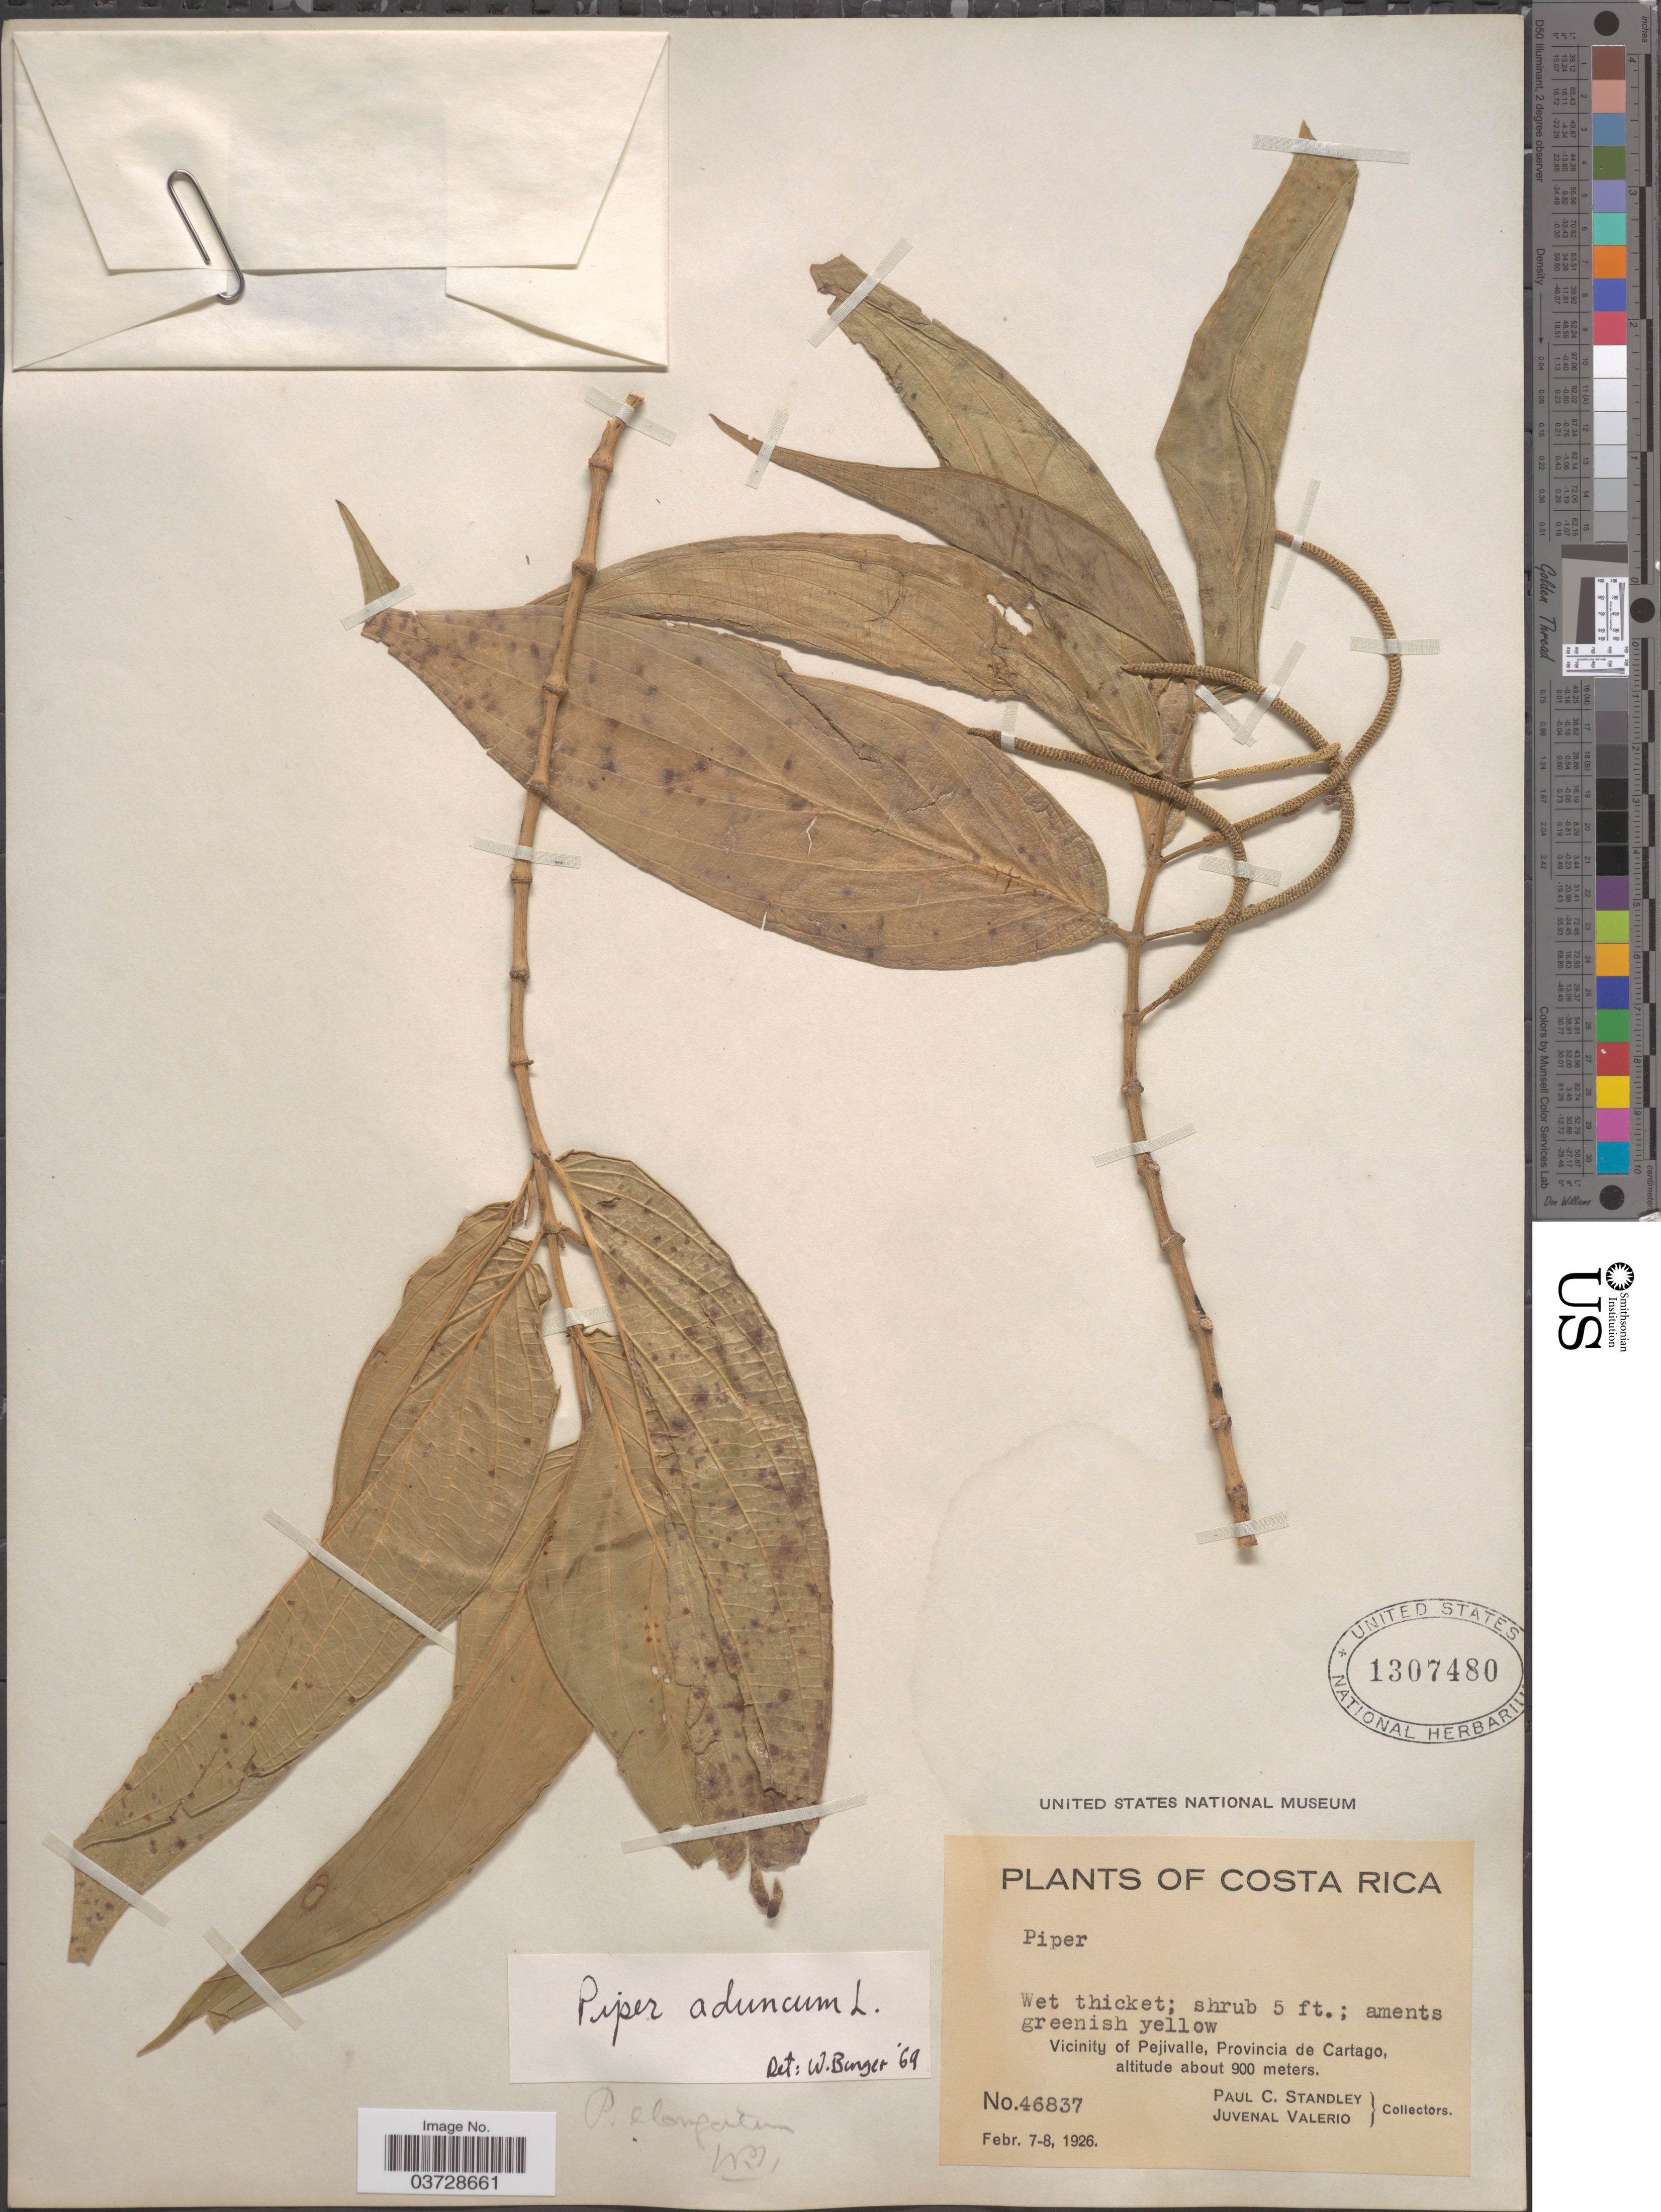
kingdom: Plantae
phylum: Tracheophyta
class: Magnoliopsida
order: Piperales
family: Piperaceae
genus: Piper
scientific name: Piper aduncum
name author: L.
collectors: P. C. Standley & J. Valerio R.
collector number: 46837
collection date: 1926-02-07/1926-02-08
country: Costa Rica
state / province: Cartago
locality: Vicinity of Pejivalle.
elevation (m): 900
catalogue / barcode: US 1307480